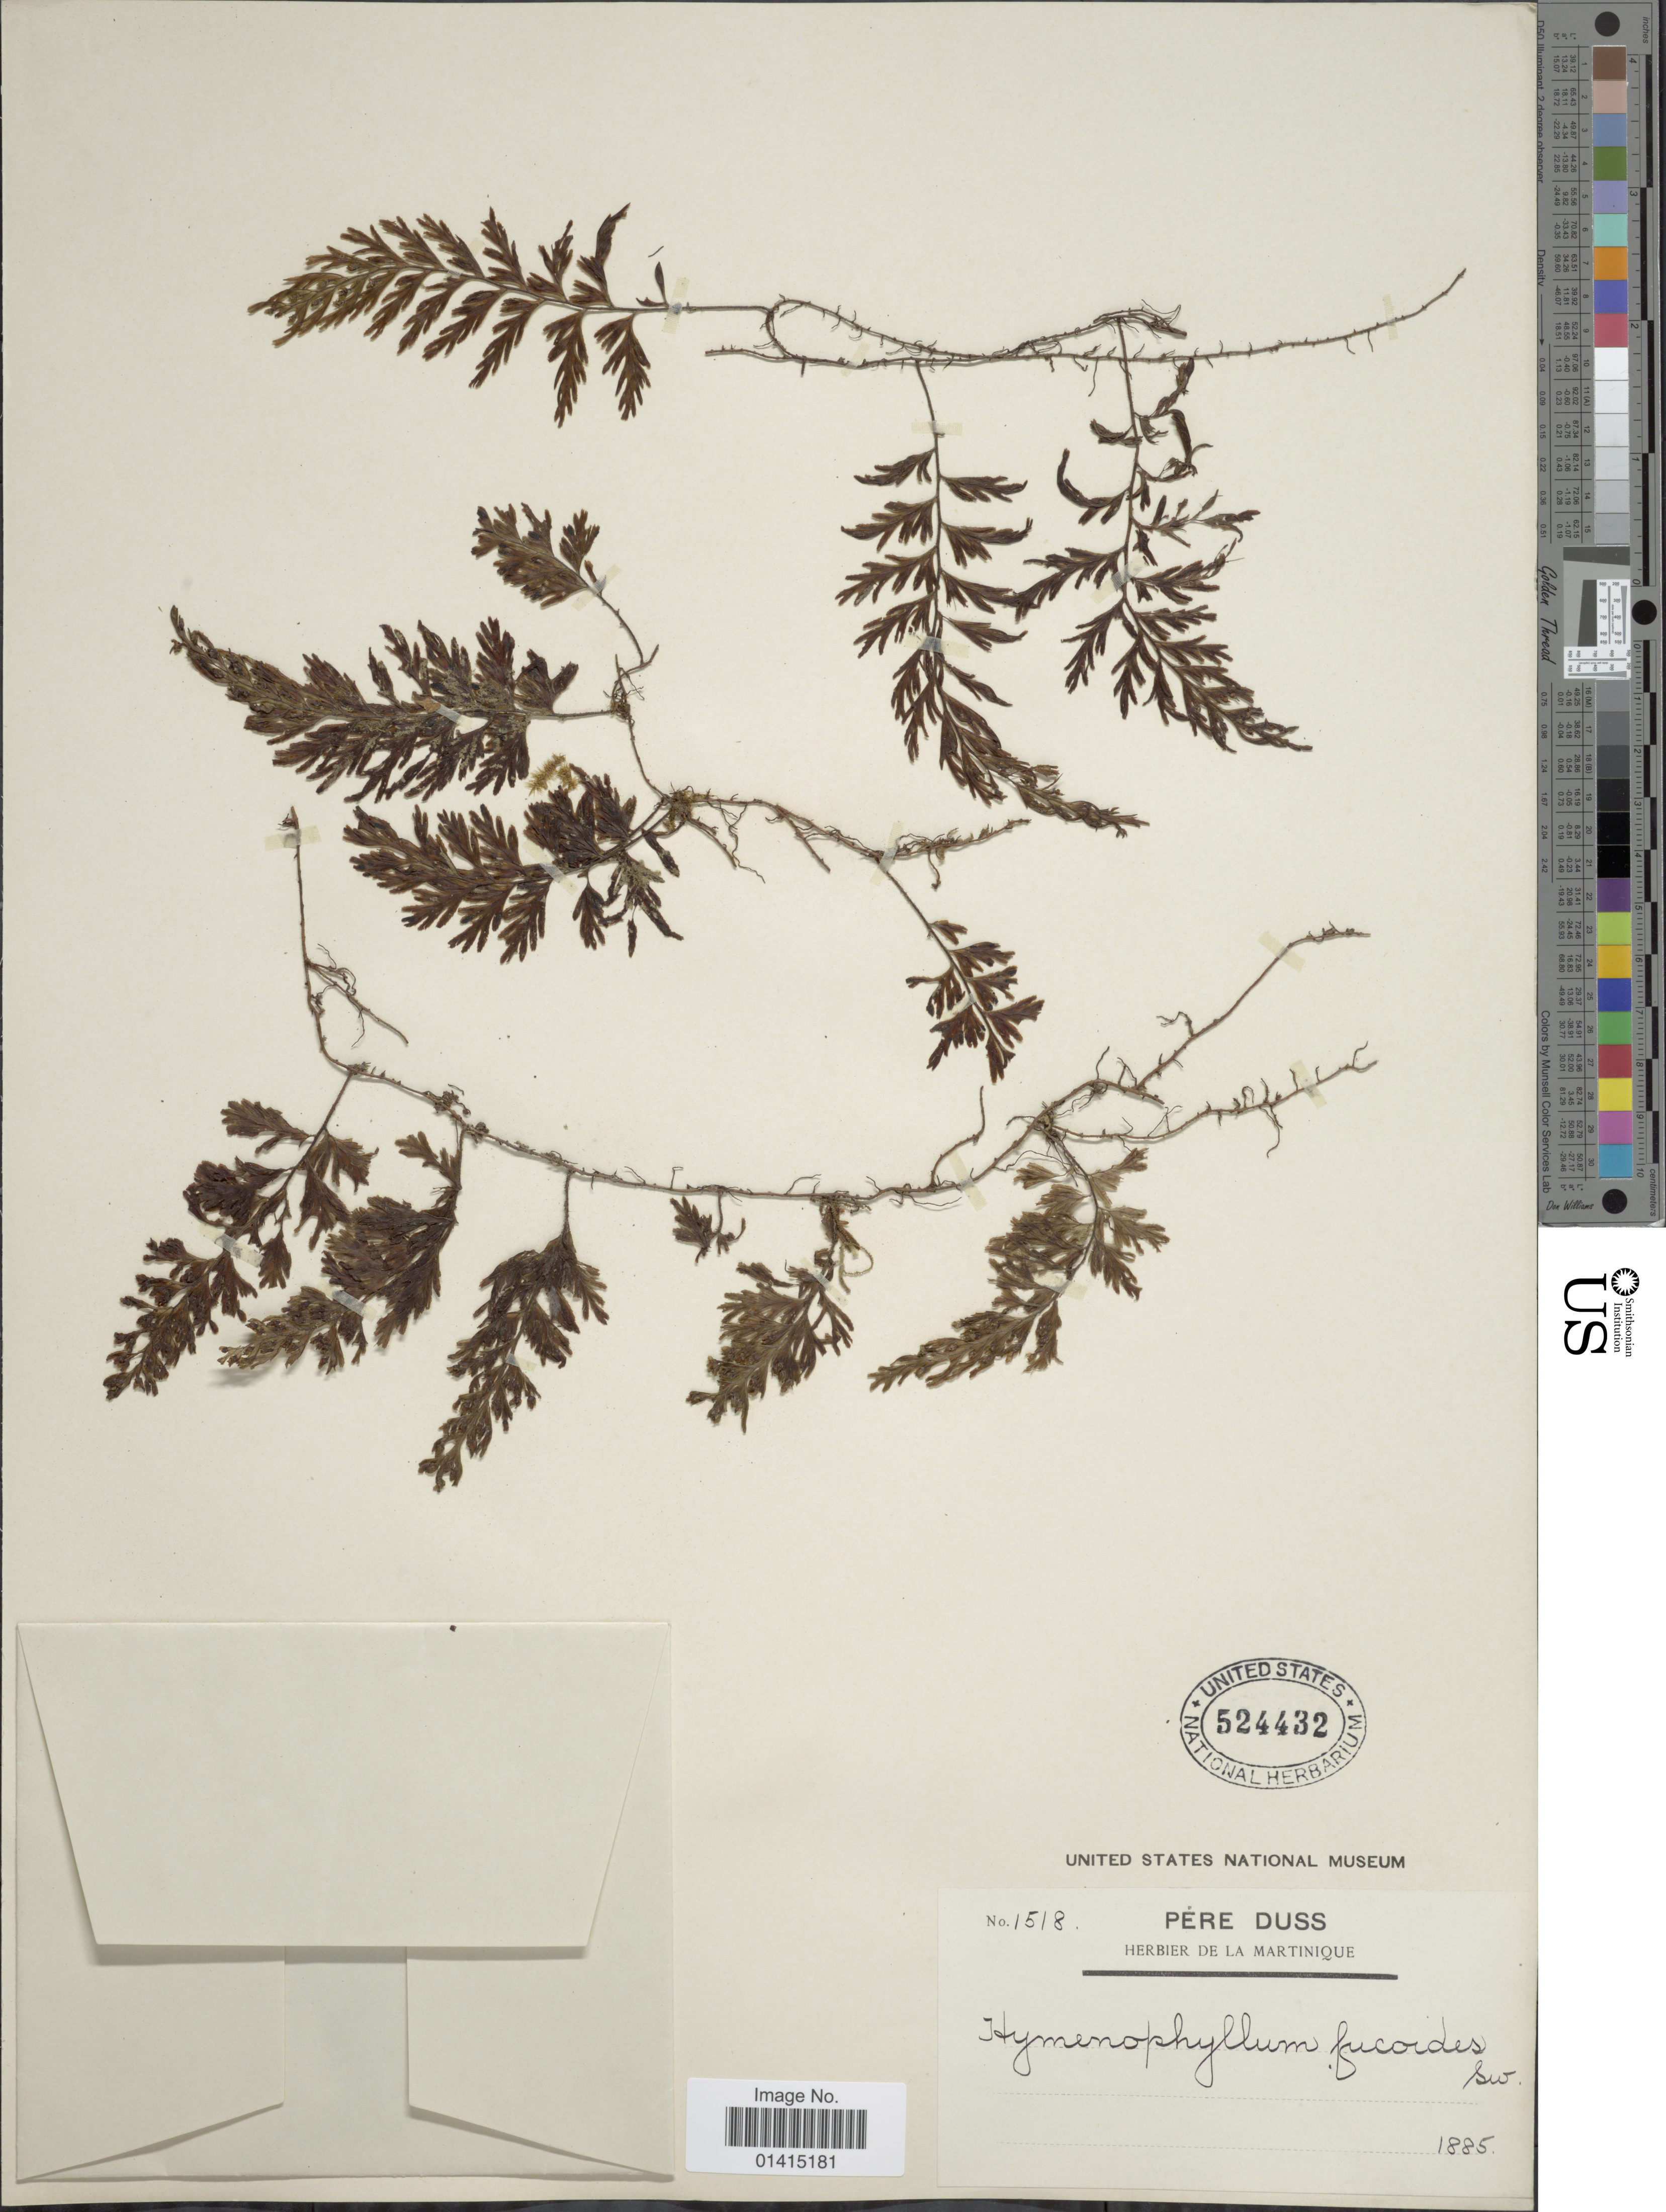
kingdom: Plantae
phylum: Tracheophyta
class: Polypodiopsida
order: Hymenophyllales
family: Hymenophyllaceae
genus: Hymenophyllum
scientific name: Hymenophyllum fucoides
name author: (Sw.) Sw.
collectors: Père Duss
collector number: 1518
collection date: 1885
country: Martinique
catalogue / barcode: US 524432